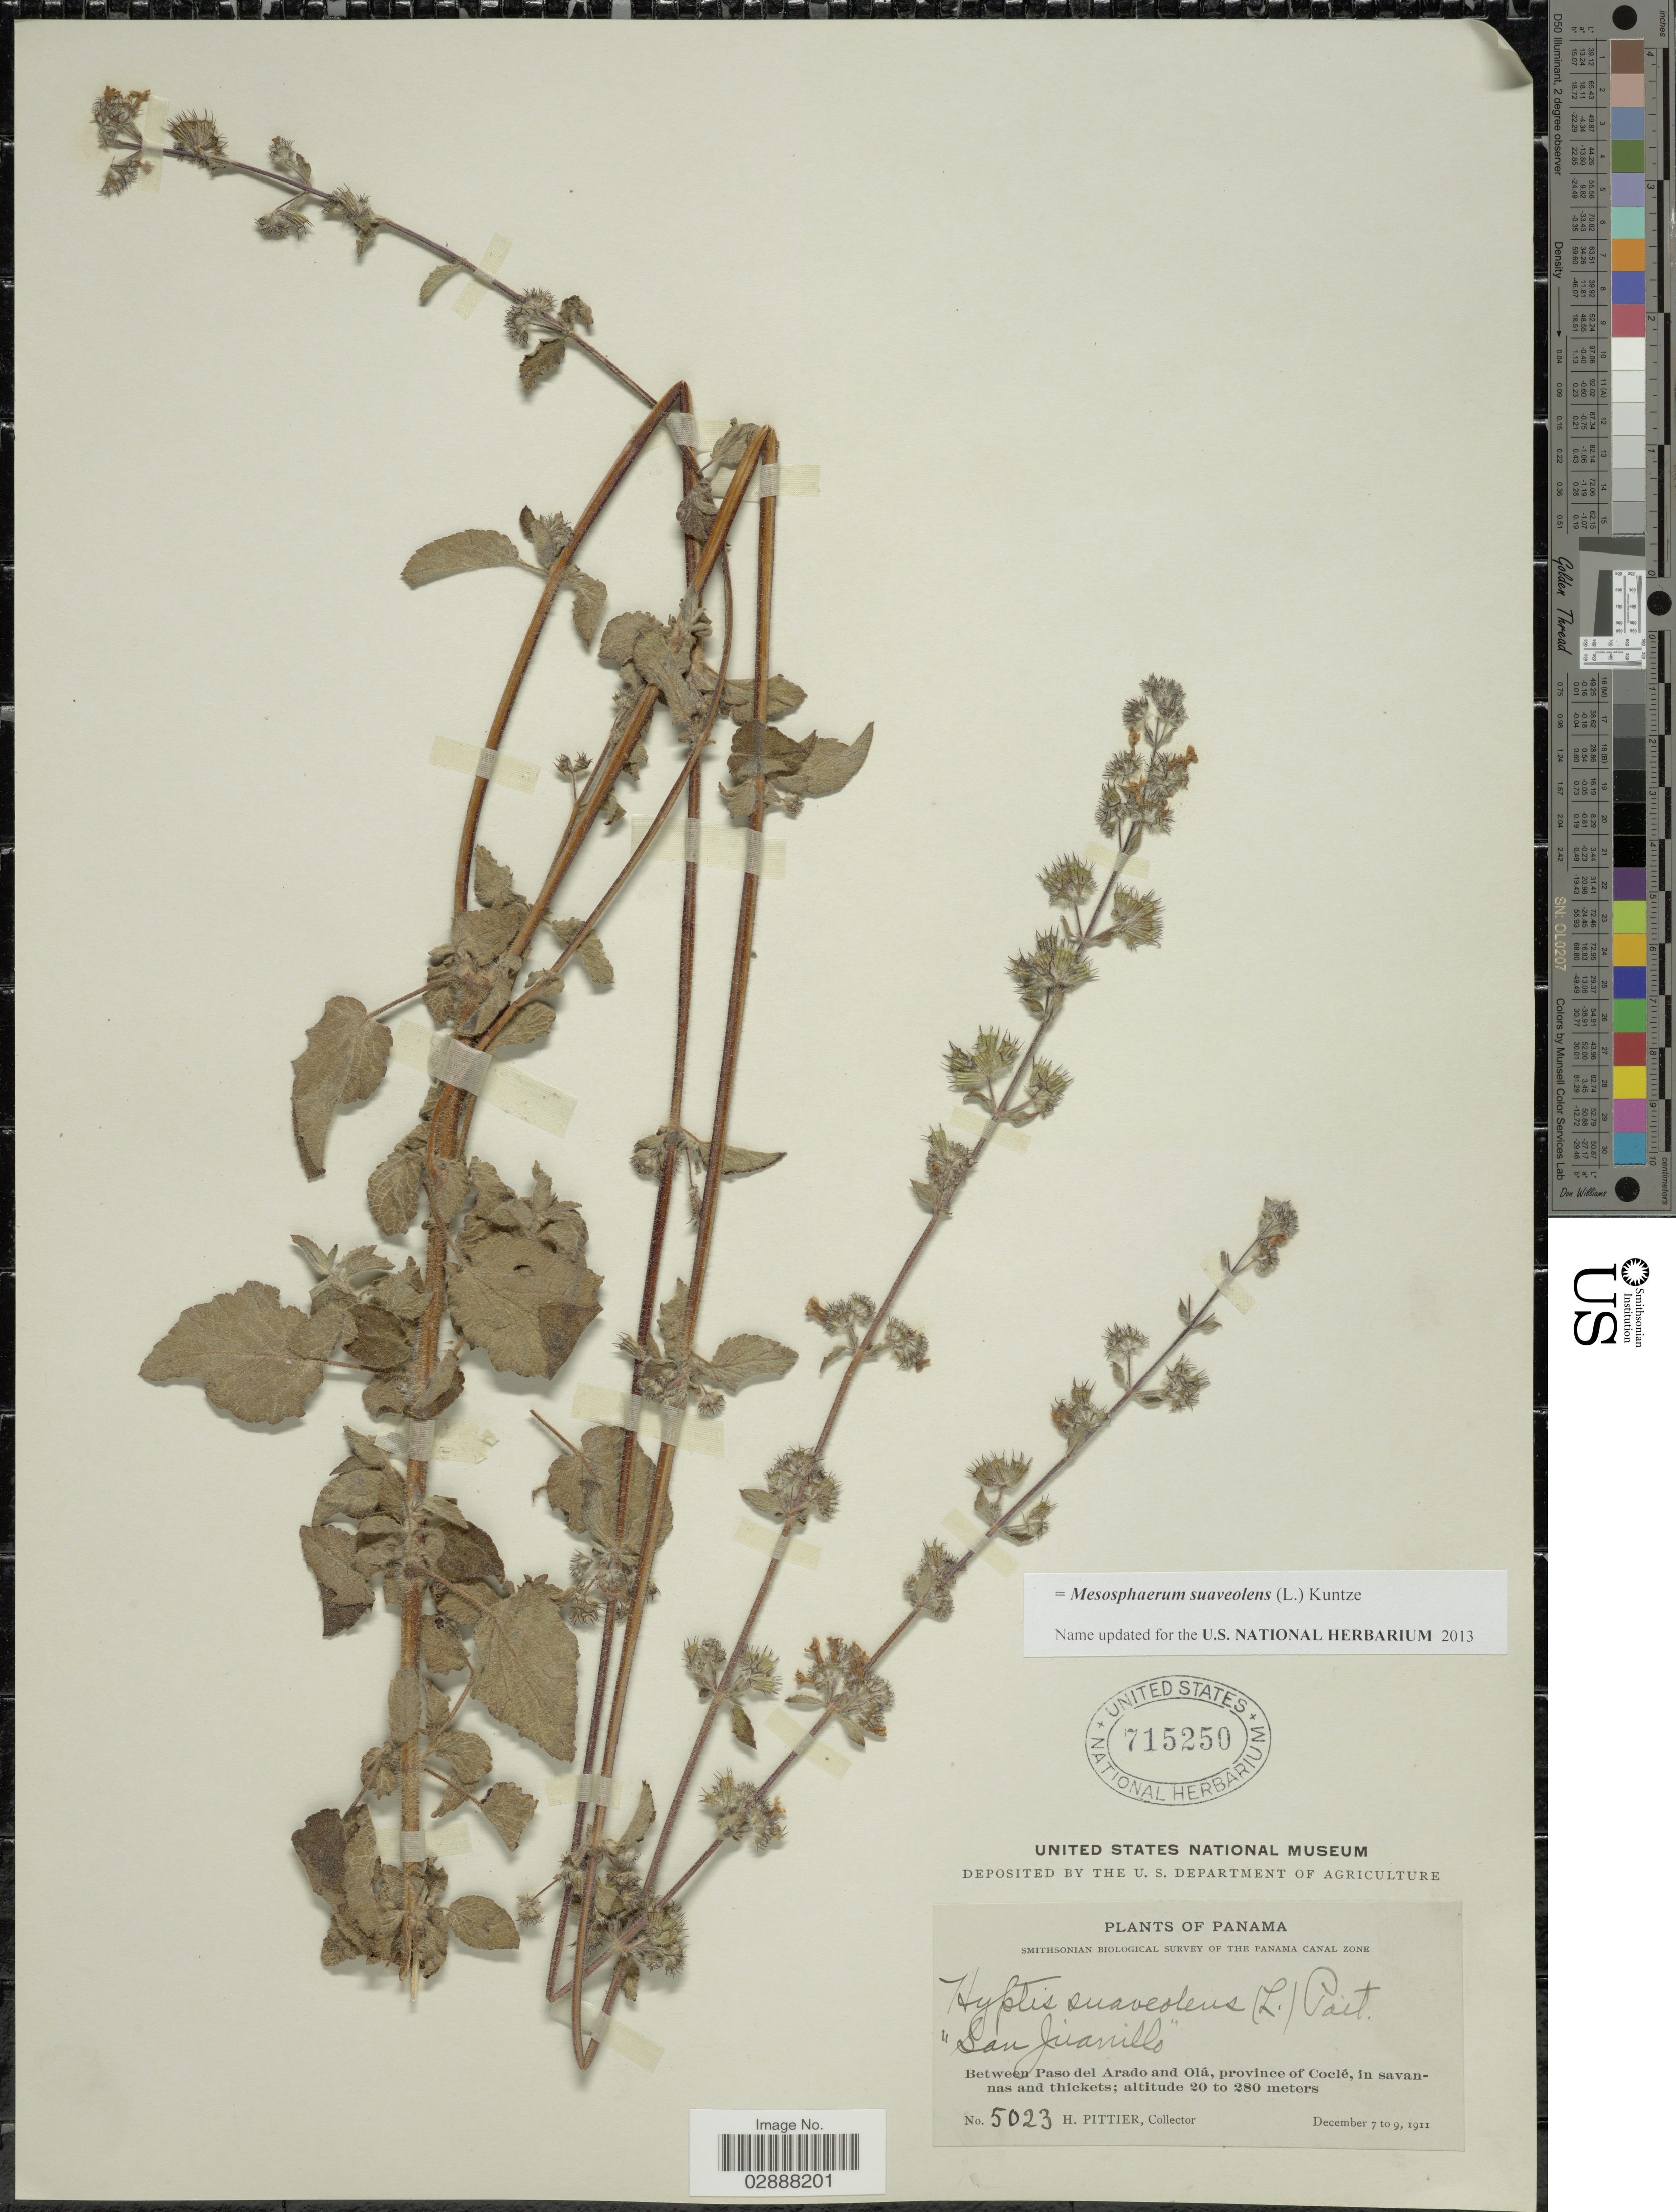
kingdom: Plantae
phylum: Tracheophyta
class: Magnoliopsida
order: Lamiales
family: Lamiaceae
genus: Mesosphaerum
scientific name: Mesosphaerum suaveolens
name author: (L.) Kuntze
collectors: H. F. Pittier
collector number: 5023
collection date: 1911-12-07/1911-12-09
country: Panama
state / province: Coclé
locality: Between Paso del Arado and Olá, in savannas and thickets.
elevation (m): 20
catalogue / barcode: US 715250